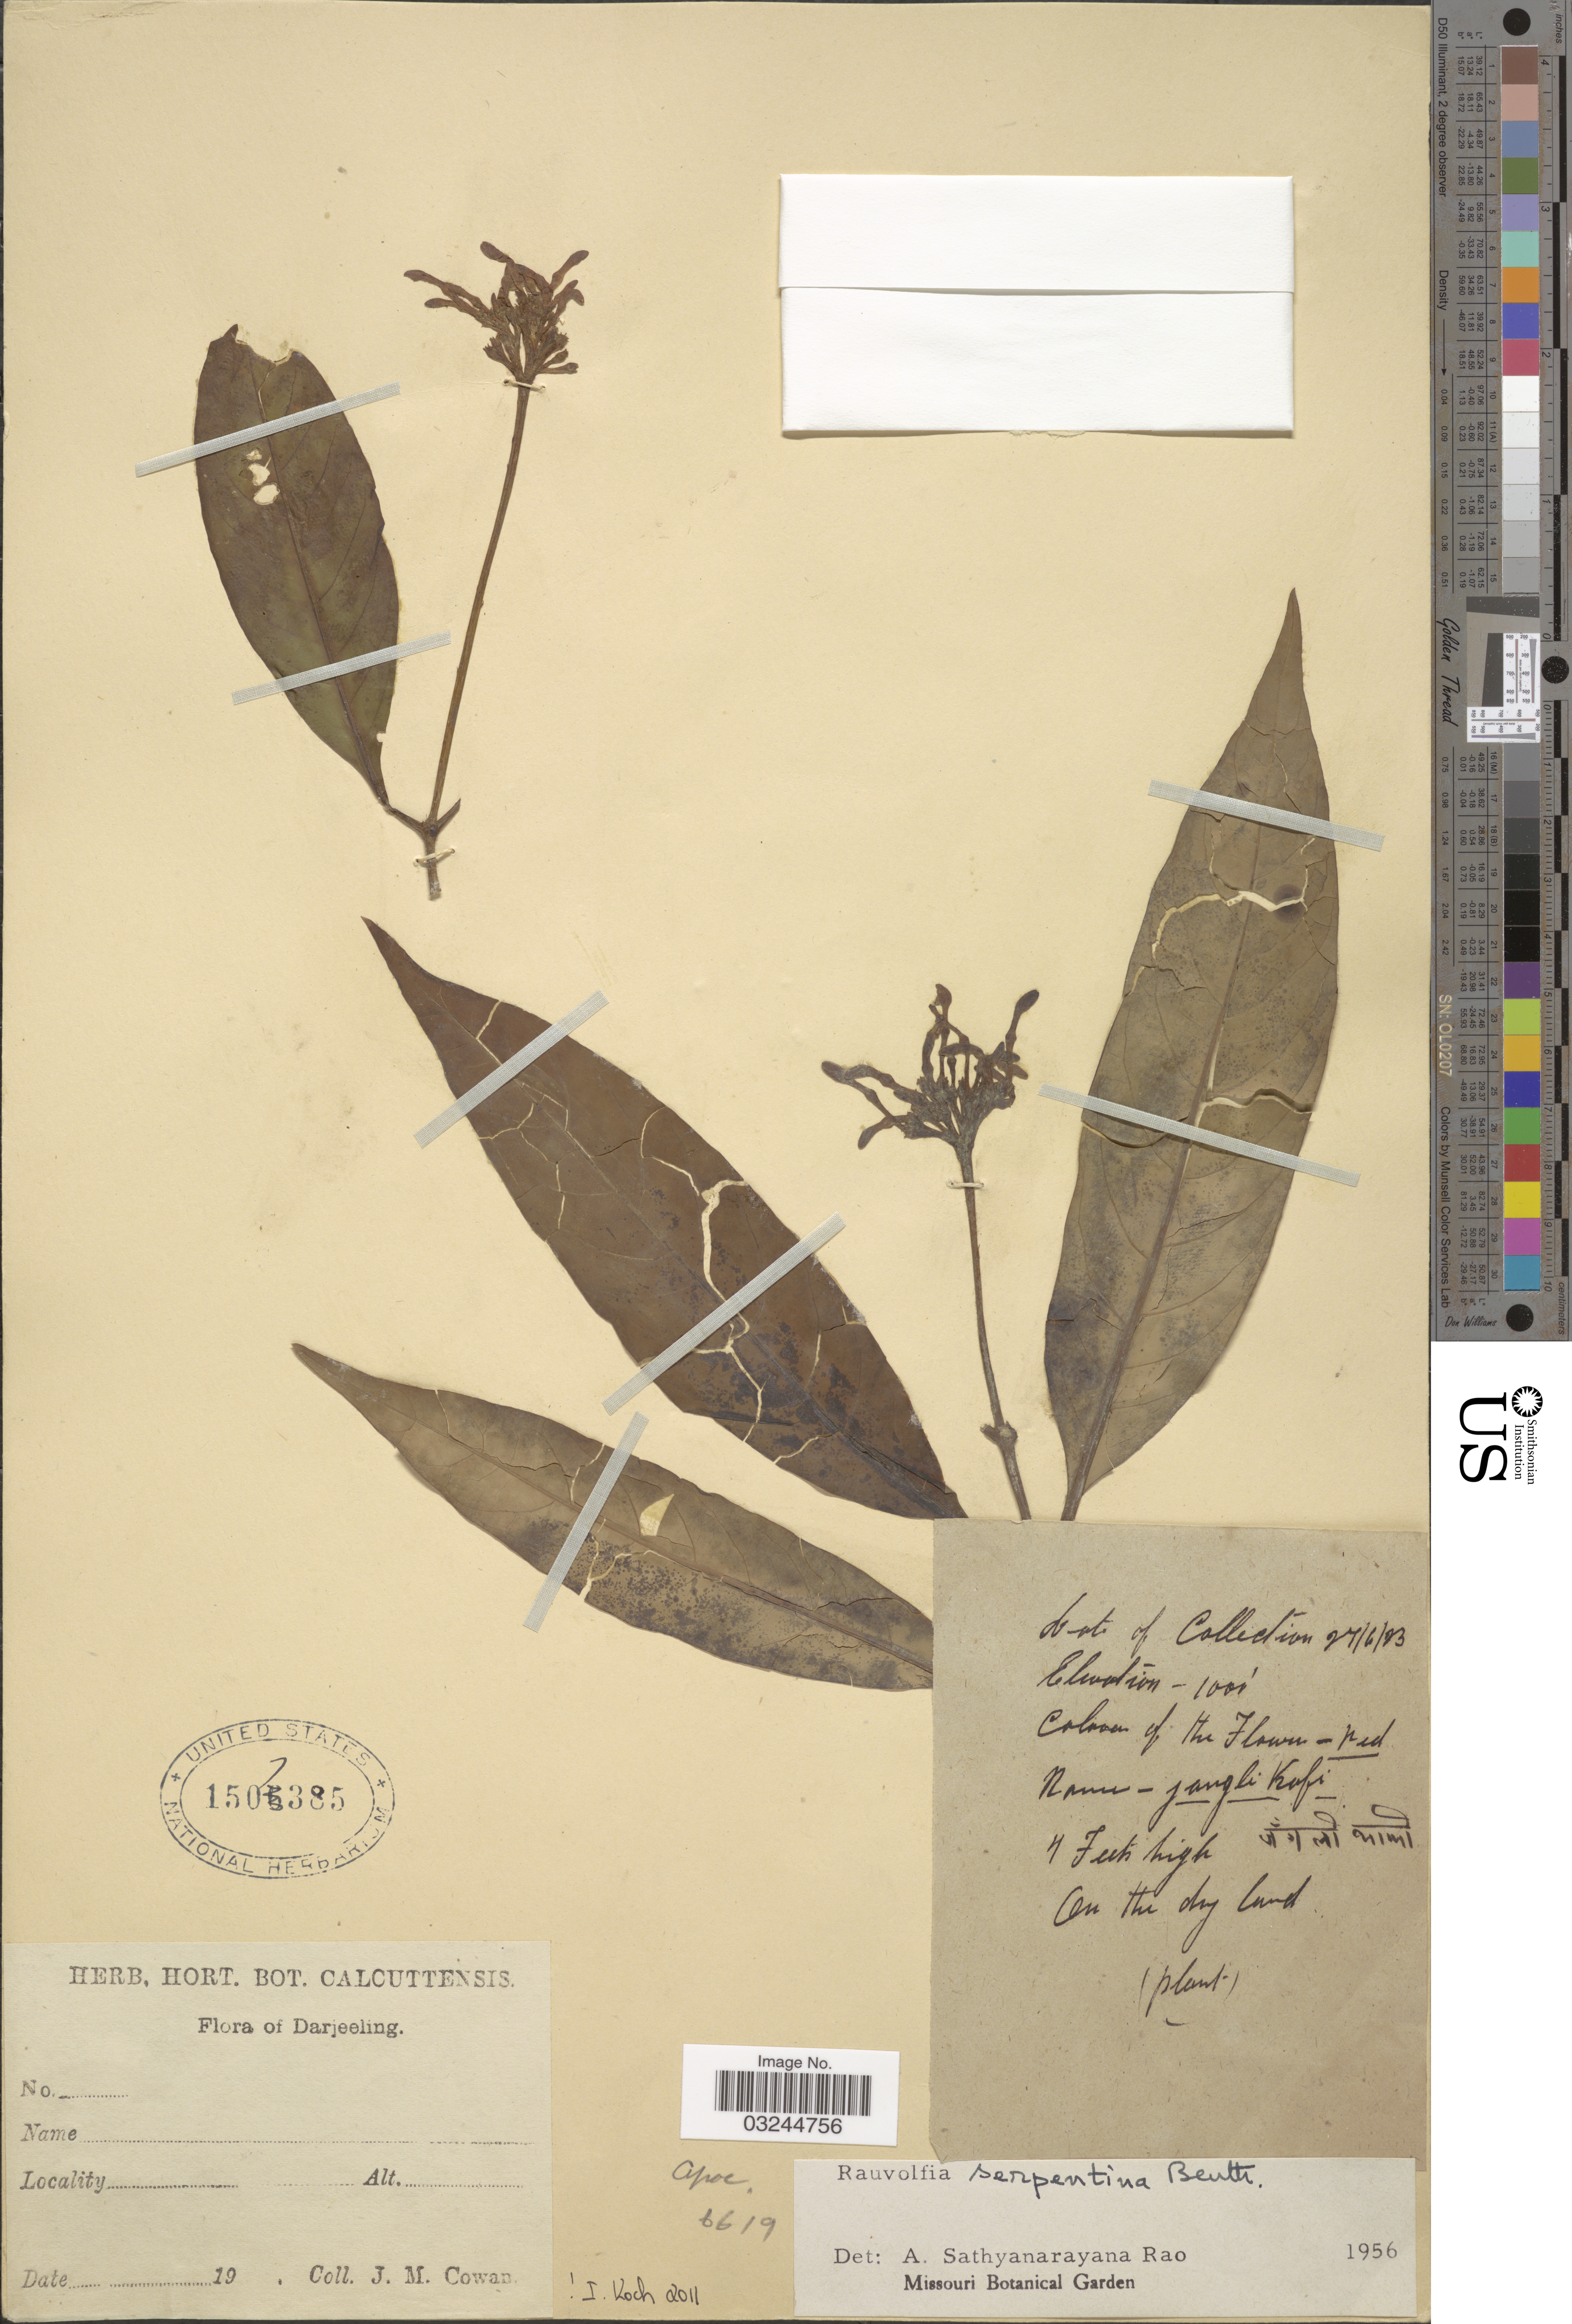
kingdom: Plantae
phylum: Tracheophyta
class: Magnoliopsida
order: Gentianales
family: Apocynaceae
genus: Rauvolfia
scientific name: Rauvolfia serpentina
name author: Benth. ex Kurz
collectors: J. M. Cowan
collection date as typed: Transcribed d/m/y: 27/6/23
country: India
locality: Darjeeling.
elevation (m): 305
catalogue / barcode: US 1507385